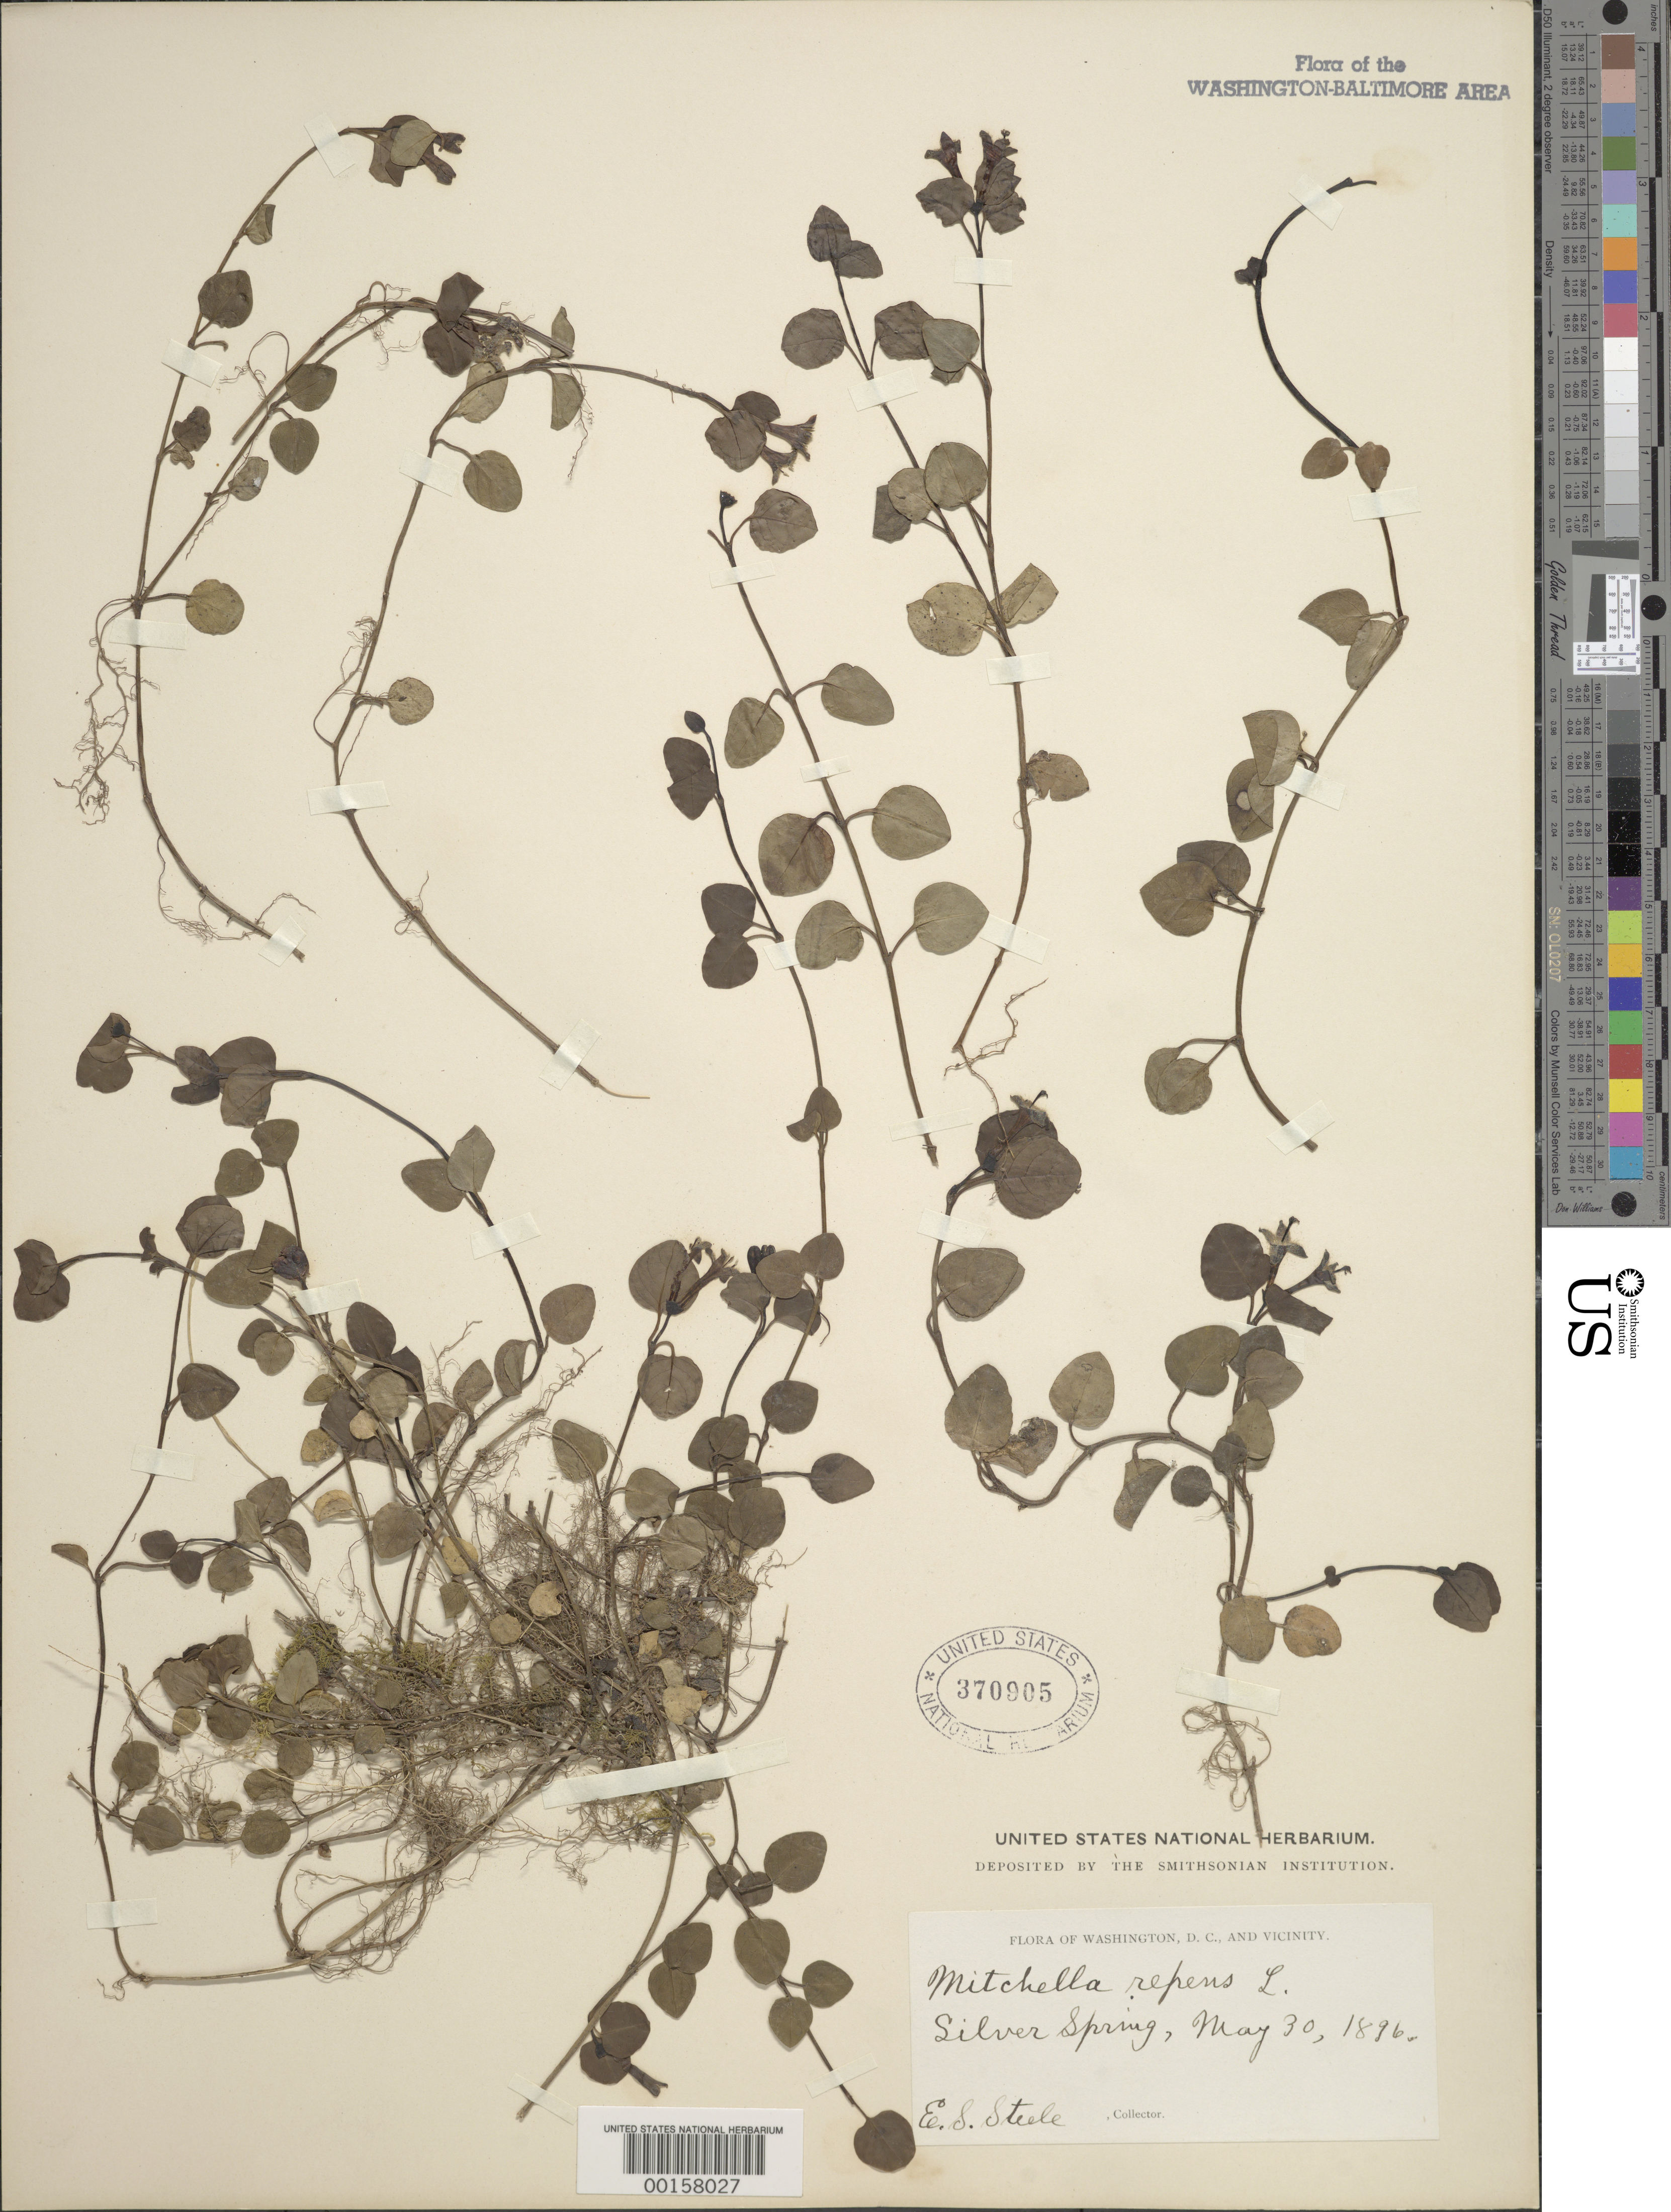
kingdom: Plantae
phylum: Tracheophyta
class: Magnoliopsida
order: Gentianales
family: Rubiaceae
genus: Mitchella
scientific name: Mitchella repens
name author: L.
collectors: E. Steele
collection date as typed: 30 May 1896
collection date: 1896-05-30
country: United States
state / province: Maryland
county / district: Montgomery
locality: Silver Spring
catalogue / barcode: US 370905